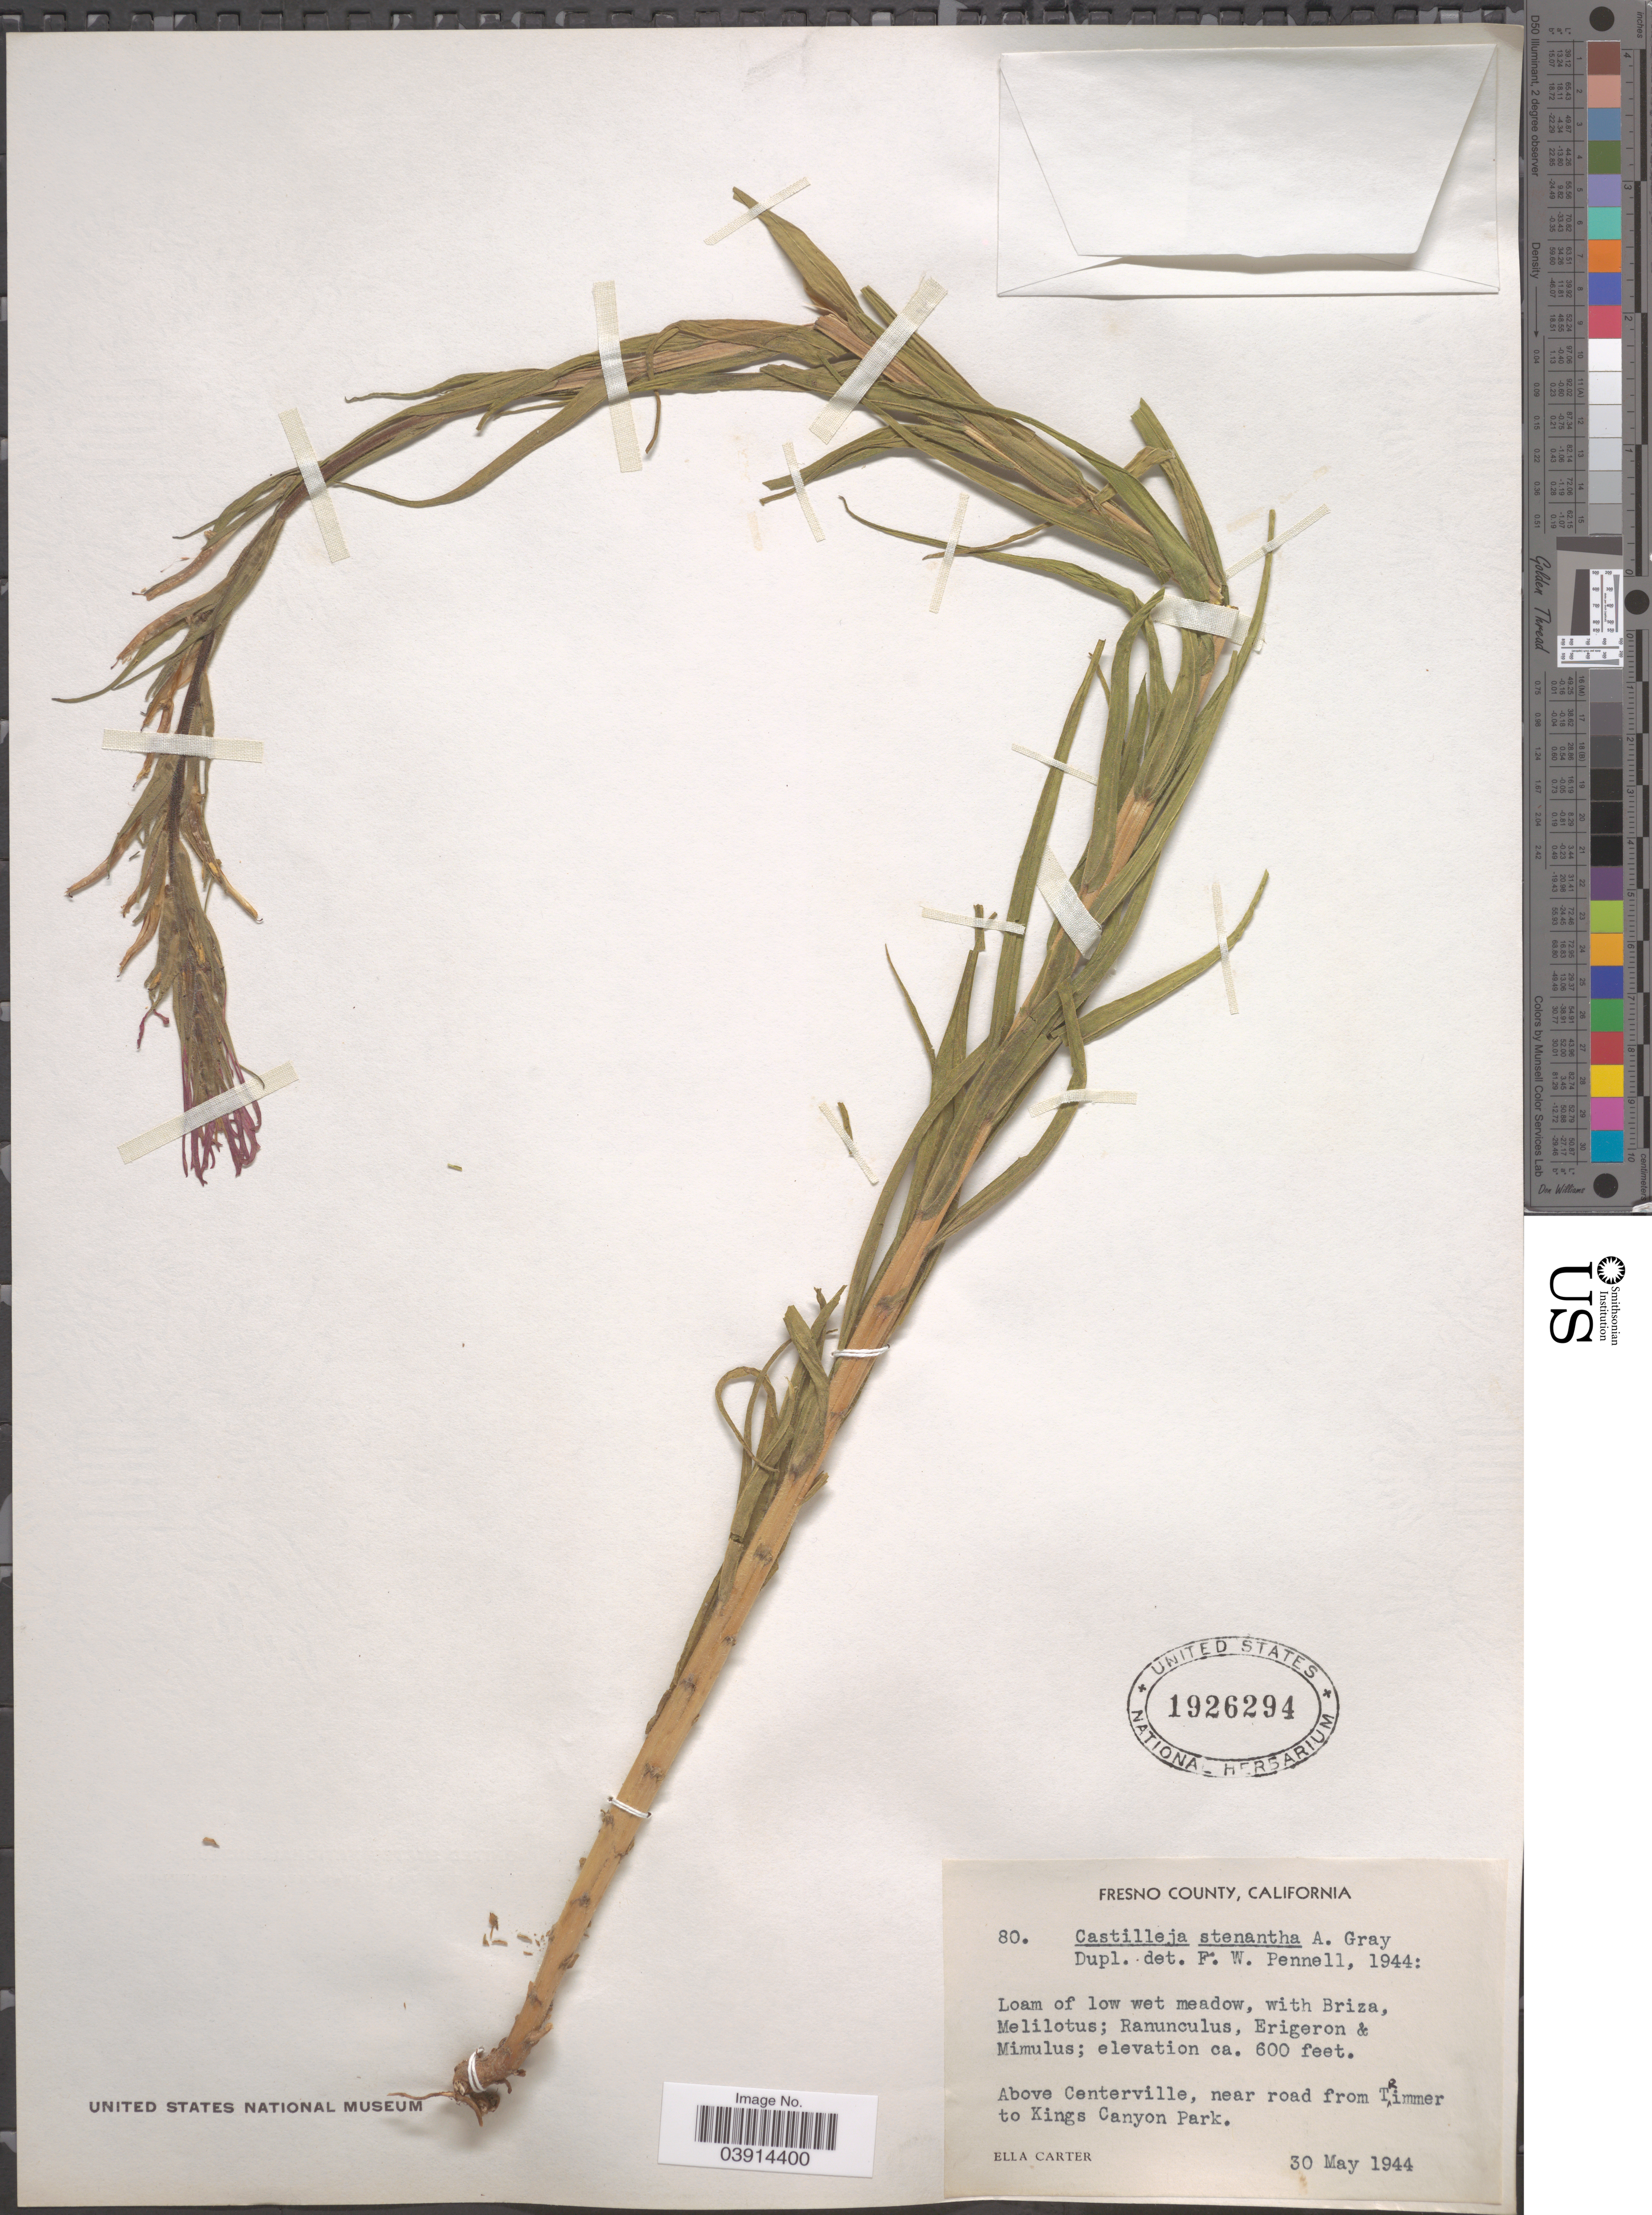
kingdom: Plantae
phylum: Tracheophyta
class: Magnoliopsida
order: Lamiales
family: Orobanchaceae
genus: Castilleja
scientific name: Castilleja stenantha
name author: A. Gray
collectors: E. Carter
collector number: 80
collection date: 1944-05-30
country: United States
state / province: California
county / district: Fresno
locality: Fresno County. Above Centerville, near road from Trimmer to Kings Canyon Park.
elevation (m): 183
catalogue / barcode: US 1926294